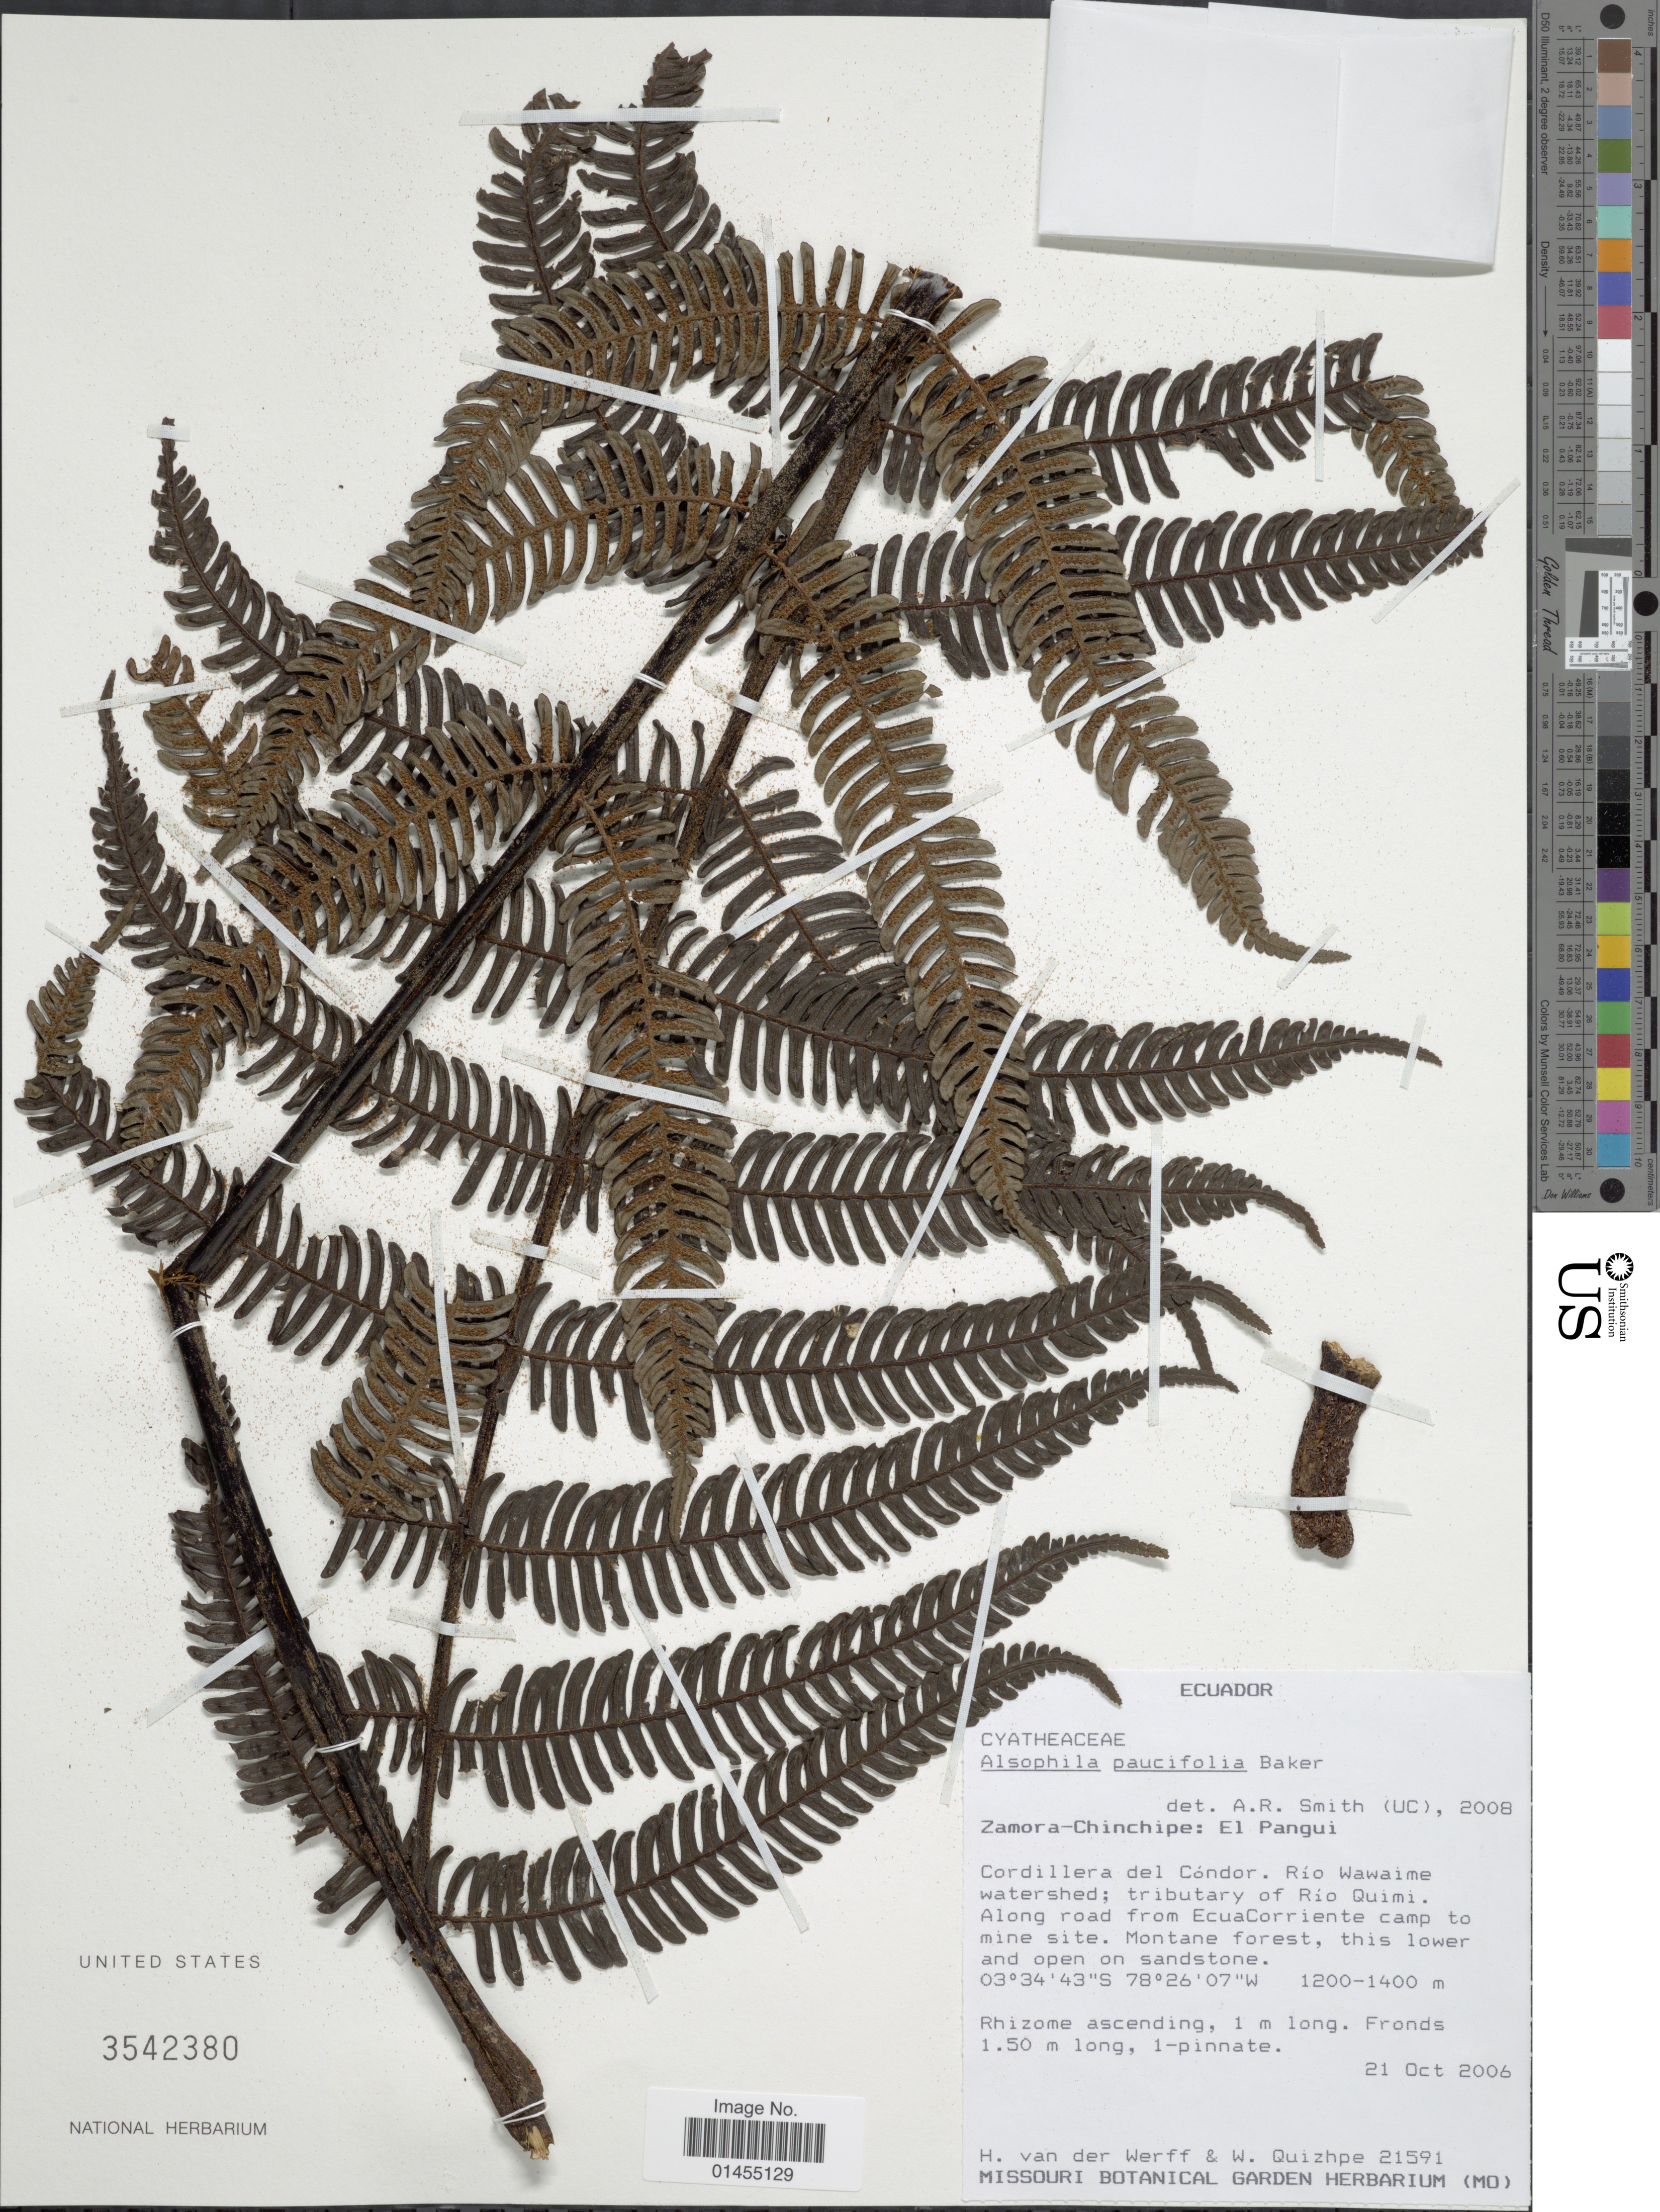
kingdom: Plantae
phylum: Tracheophyta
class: Polypodiopsida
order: Cyatheales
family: Cyatheaceae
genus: Alsophila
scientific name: Alsophila pauciflora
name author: C. Presl ex Mett. in Kuhn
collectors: H. van der Werff & W. Quizhpe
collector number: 21591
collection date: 2006-10-21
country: Ecuador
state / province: Zamora-Chinchipe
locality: El Pangui. Cordillera del Condor. Rio Wawaime watershed; tributary of Rio Quimi. Along road from EcuaCorriente camp to mine site. Montane forest, this lower and open on sandstone.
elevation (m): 1200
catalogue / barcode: US 3542380